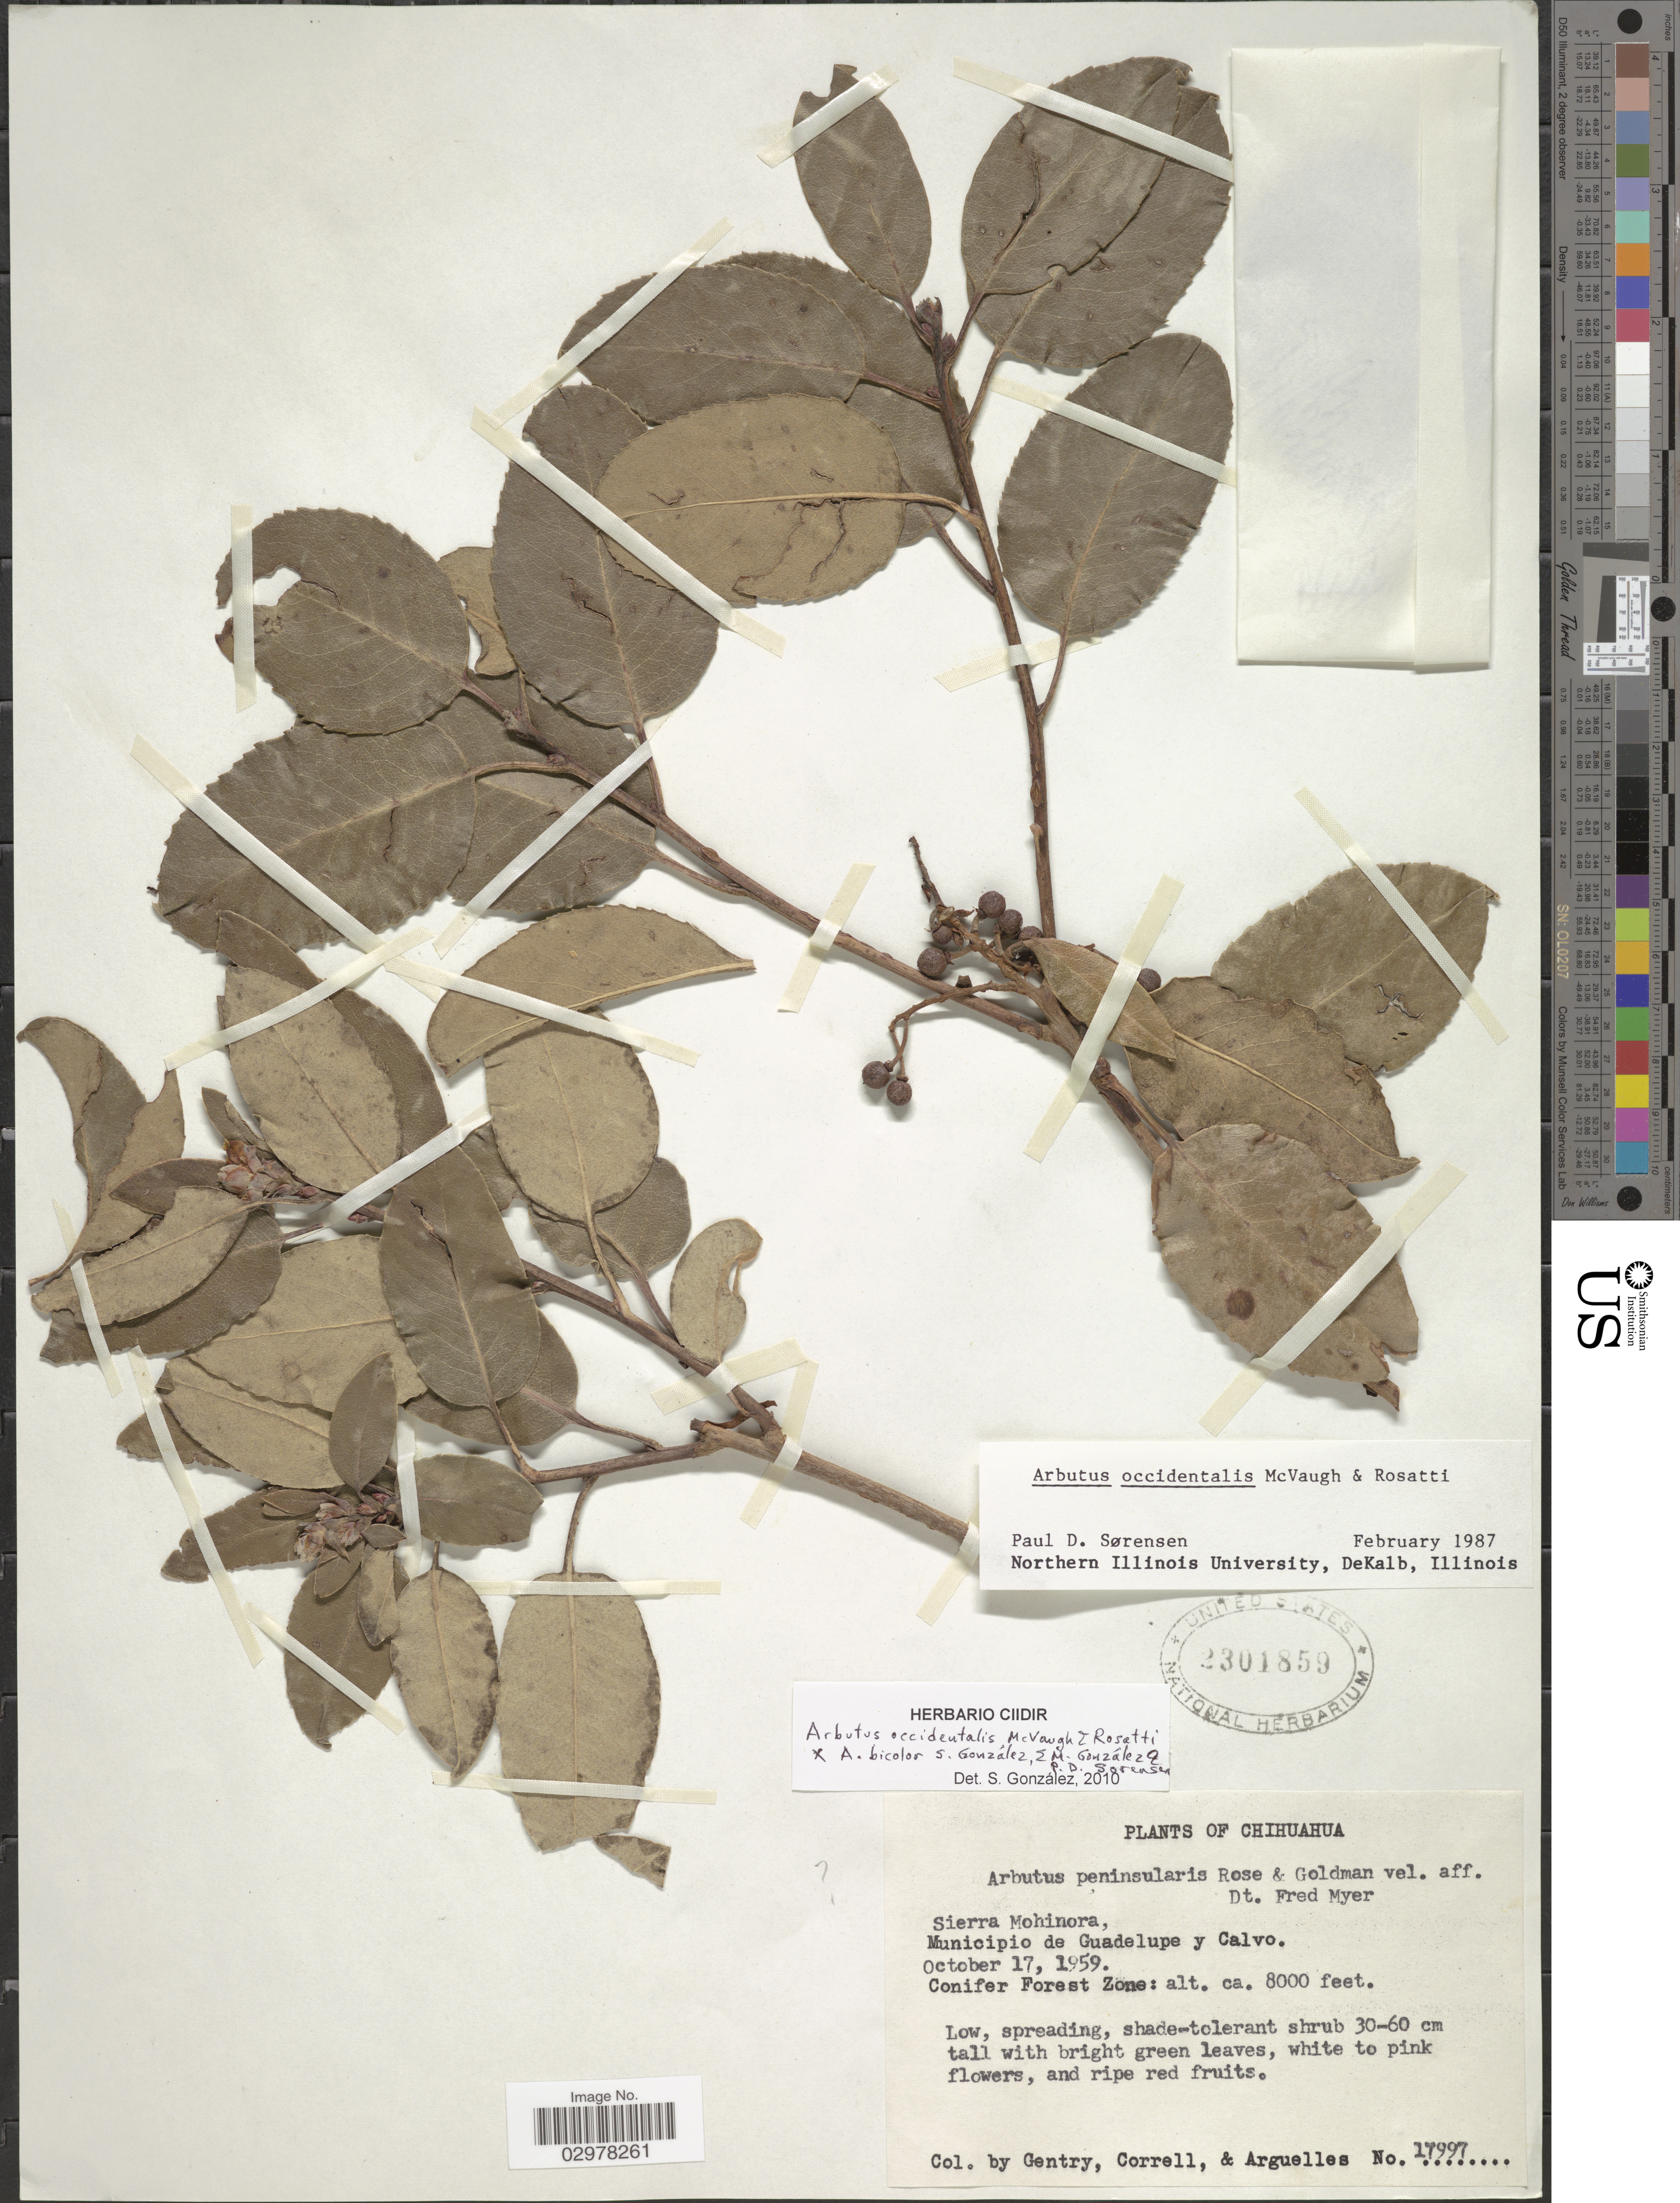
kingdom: Plantae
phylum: Tracheophyta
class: Magnoliopsida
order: Ericales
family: Ericaceae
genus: Arbutus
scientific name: Arbutus occidentalis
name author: McVaugh & Rosatti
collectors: Gentry, --, -- Correll & Arguelles, --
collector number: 17997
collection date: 1959-10-17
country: Mexico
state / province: Chihuahua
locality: Sierra Mohinora, Municipio de Guadelupe y Calvo, Conifer Forest Zone.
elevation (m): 2438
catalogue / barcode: US 2301859